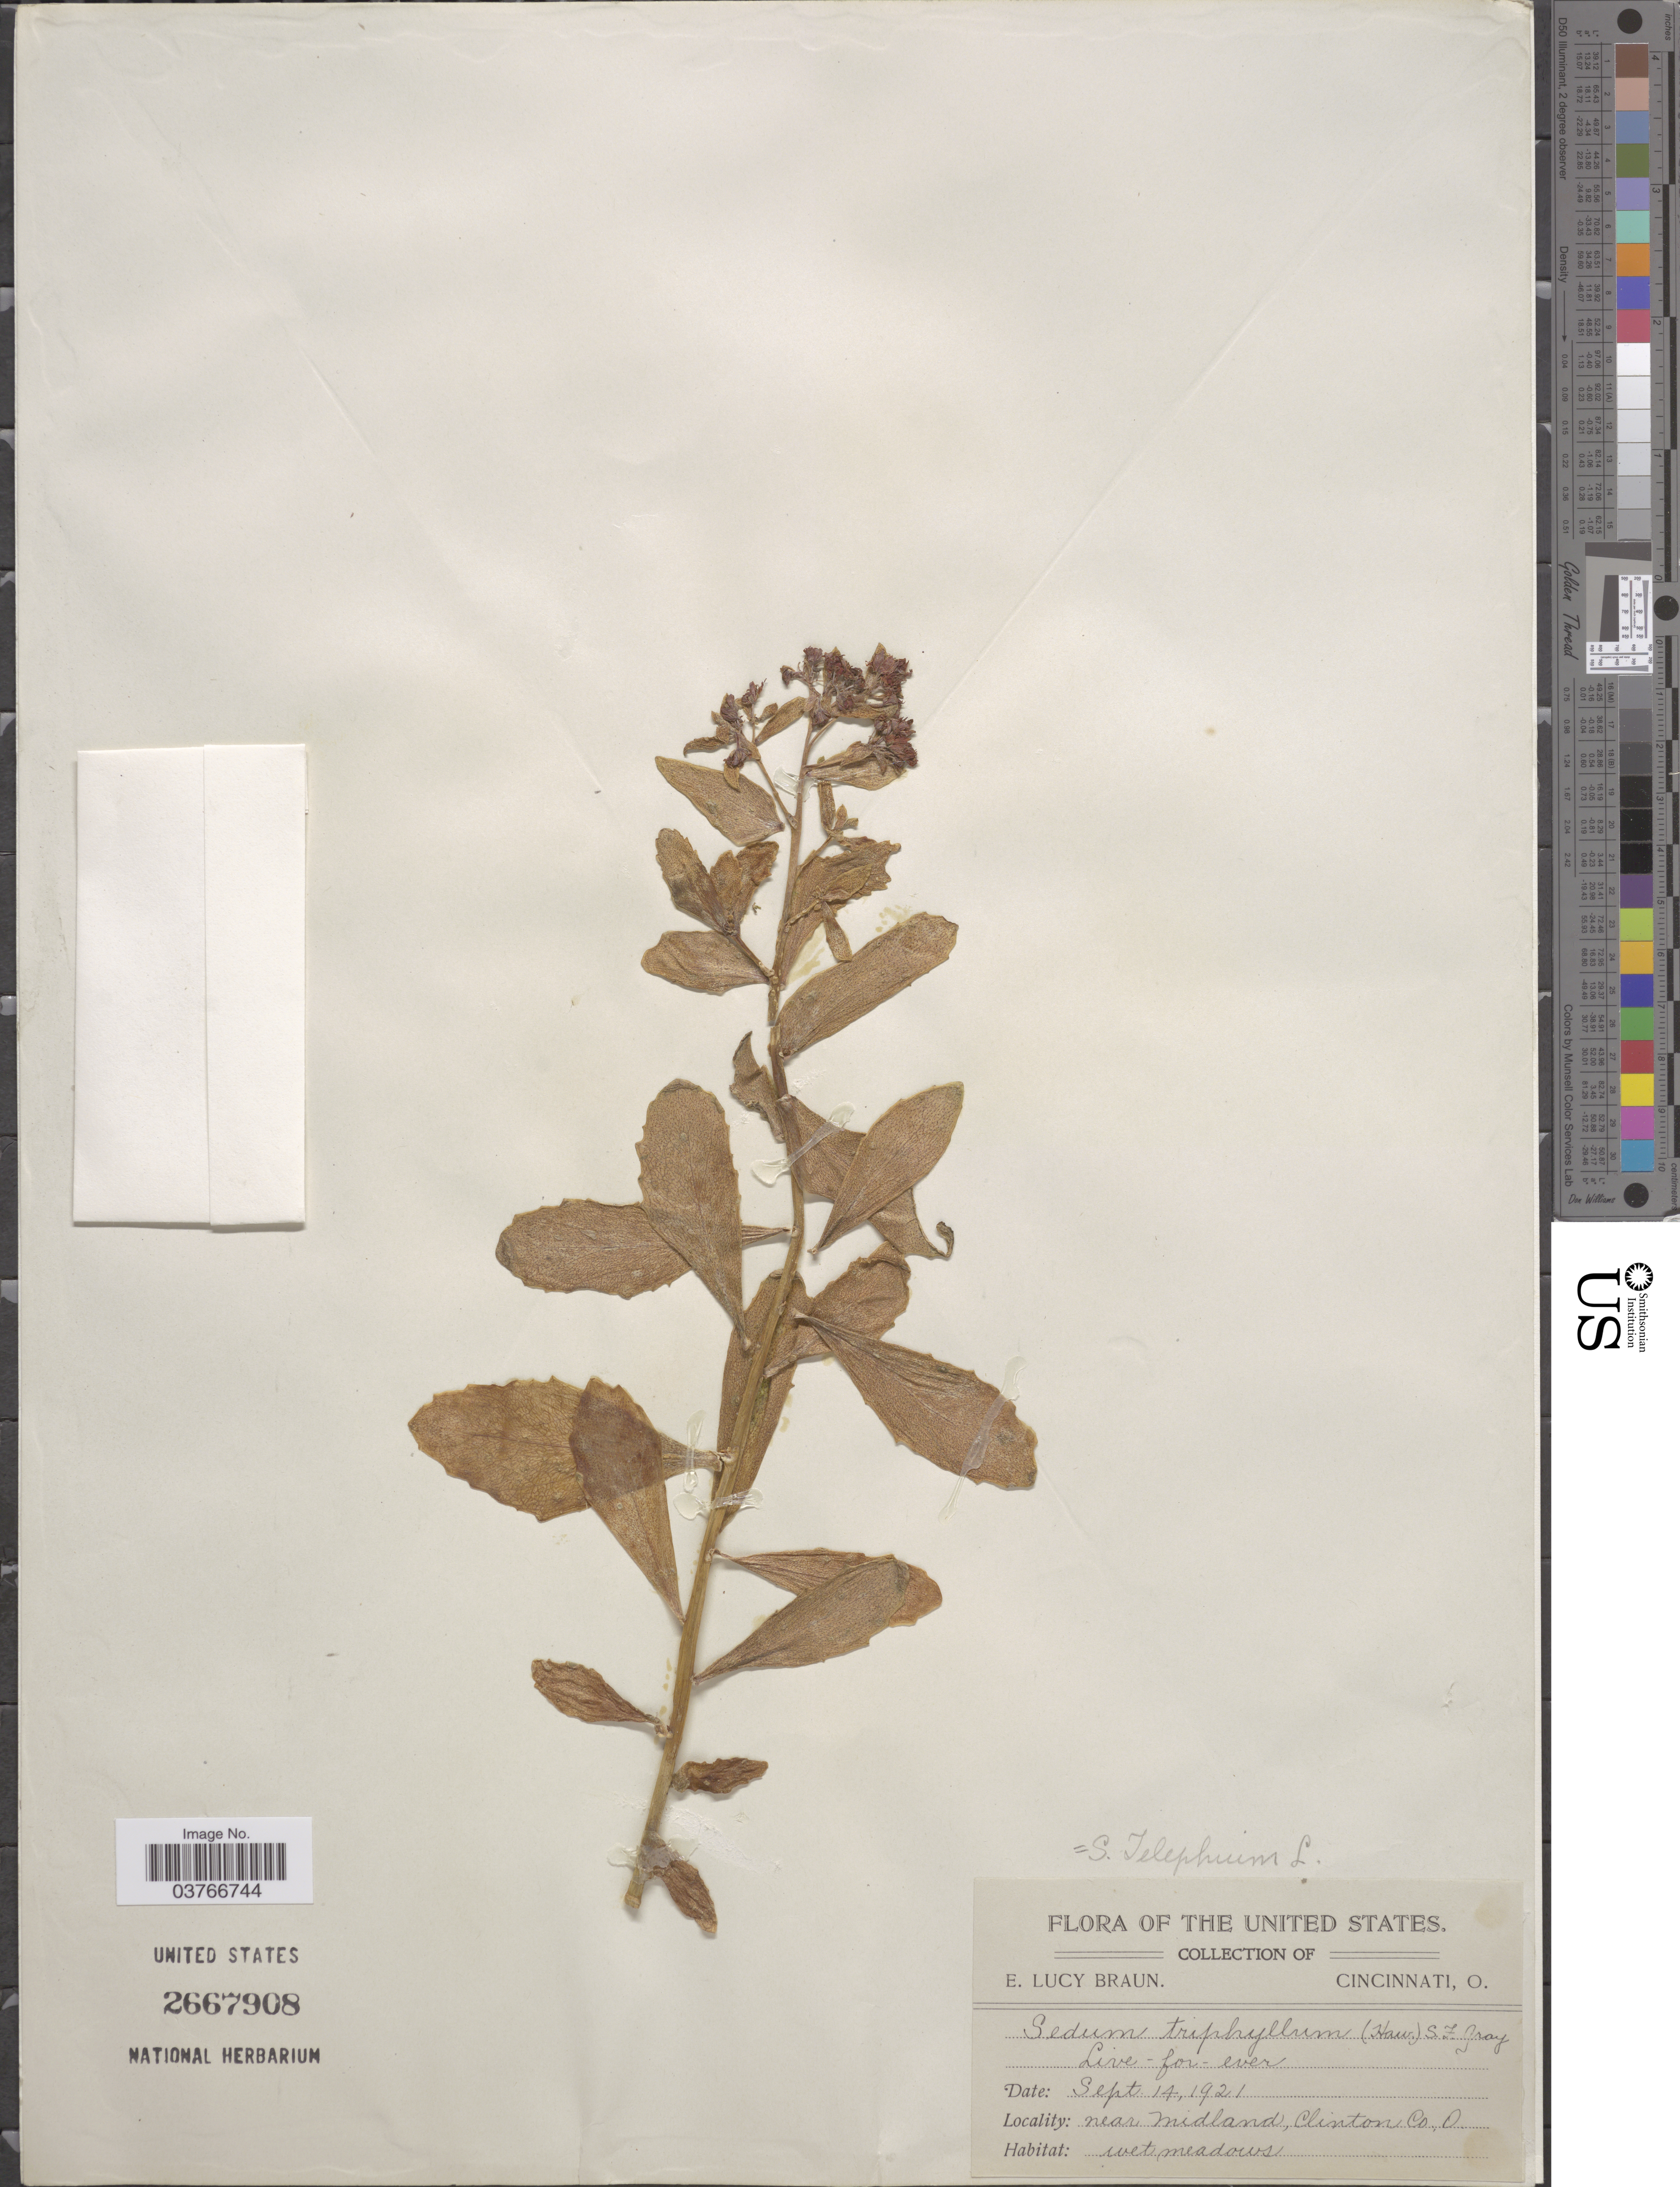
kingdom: Plantae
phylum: Tracheophyta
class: Magnoliopsida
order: Saxifragales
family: Crassulaceae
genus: Hylotelephium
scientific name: Hylotelephium telephium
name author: (L.) H. Ohba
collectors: E. L. Braun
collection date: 1921-09-14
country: United States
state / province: Ohio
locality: Near Midland, Clinton Co.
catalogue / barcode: US 2667908